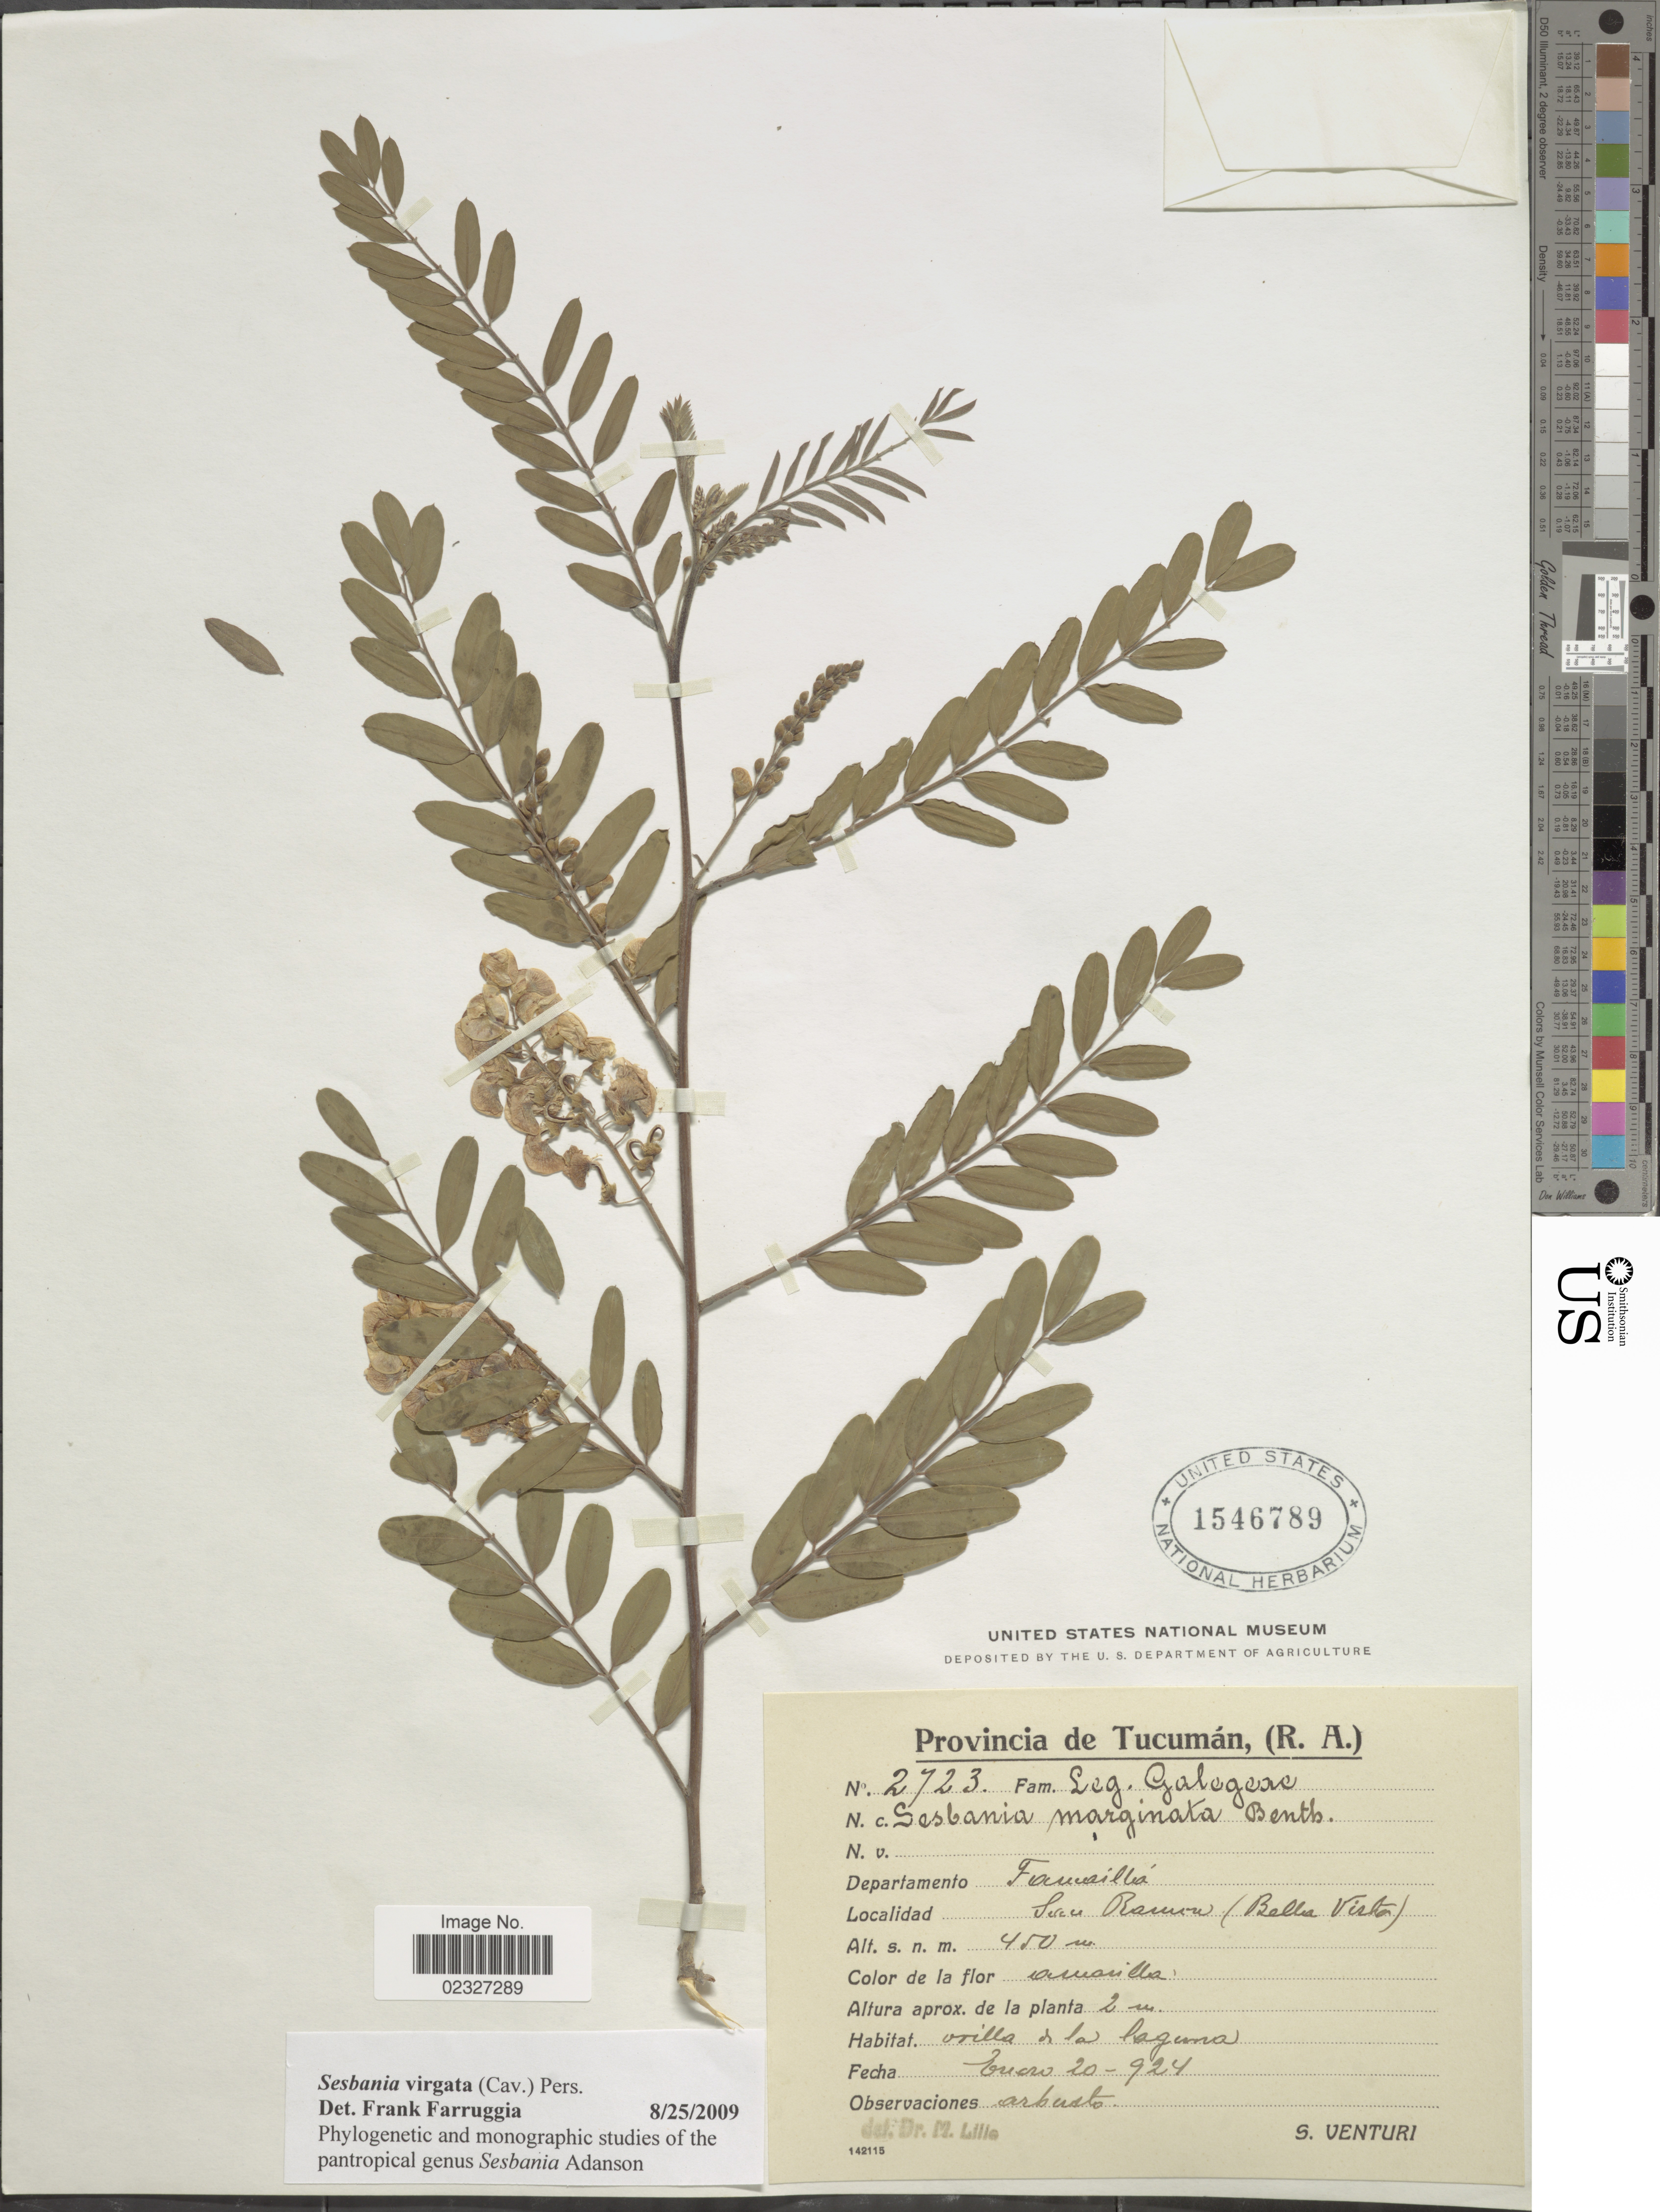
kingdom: Plantae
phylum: Tracheophyta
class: Magnoliopsida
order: Fabales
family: Fabaceae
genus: Sesbania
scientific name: Sesbania virgata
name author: (Cav.) Pers.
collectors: S. Venturi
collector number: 2723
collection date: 1924-01-20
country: Argentina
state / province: Tucuman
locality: Departamento Famailla, San Ramon (Bella Vista)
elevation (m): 450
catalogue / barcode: US 1546789